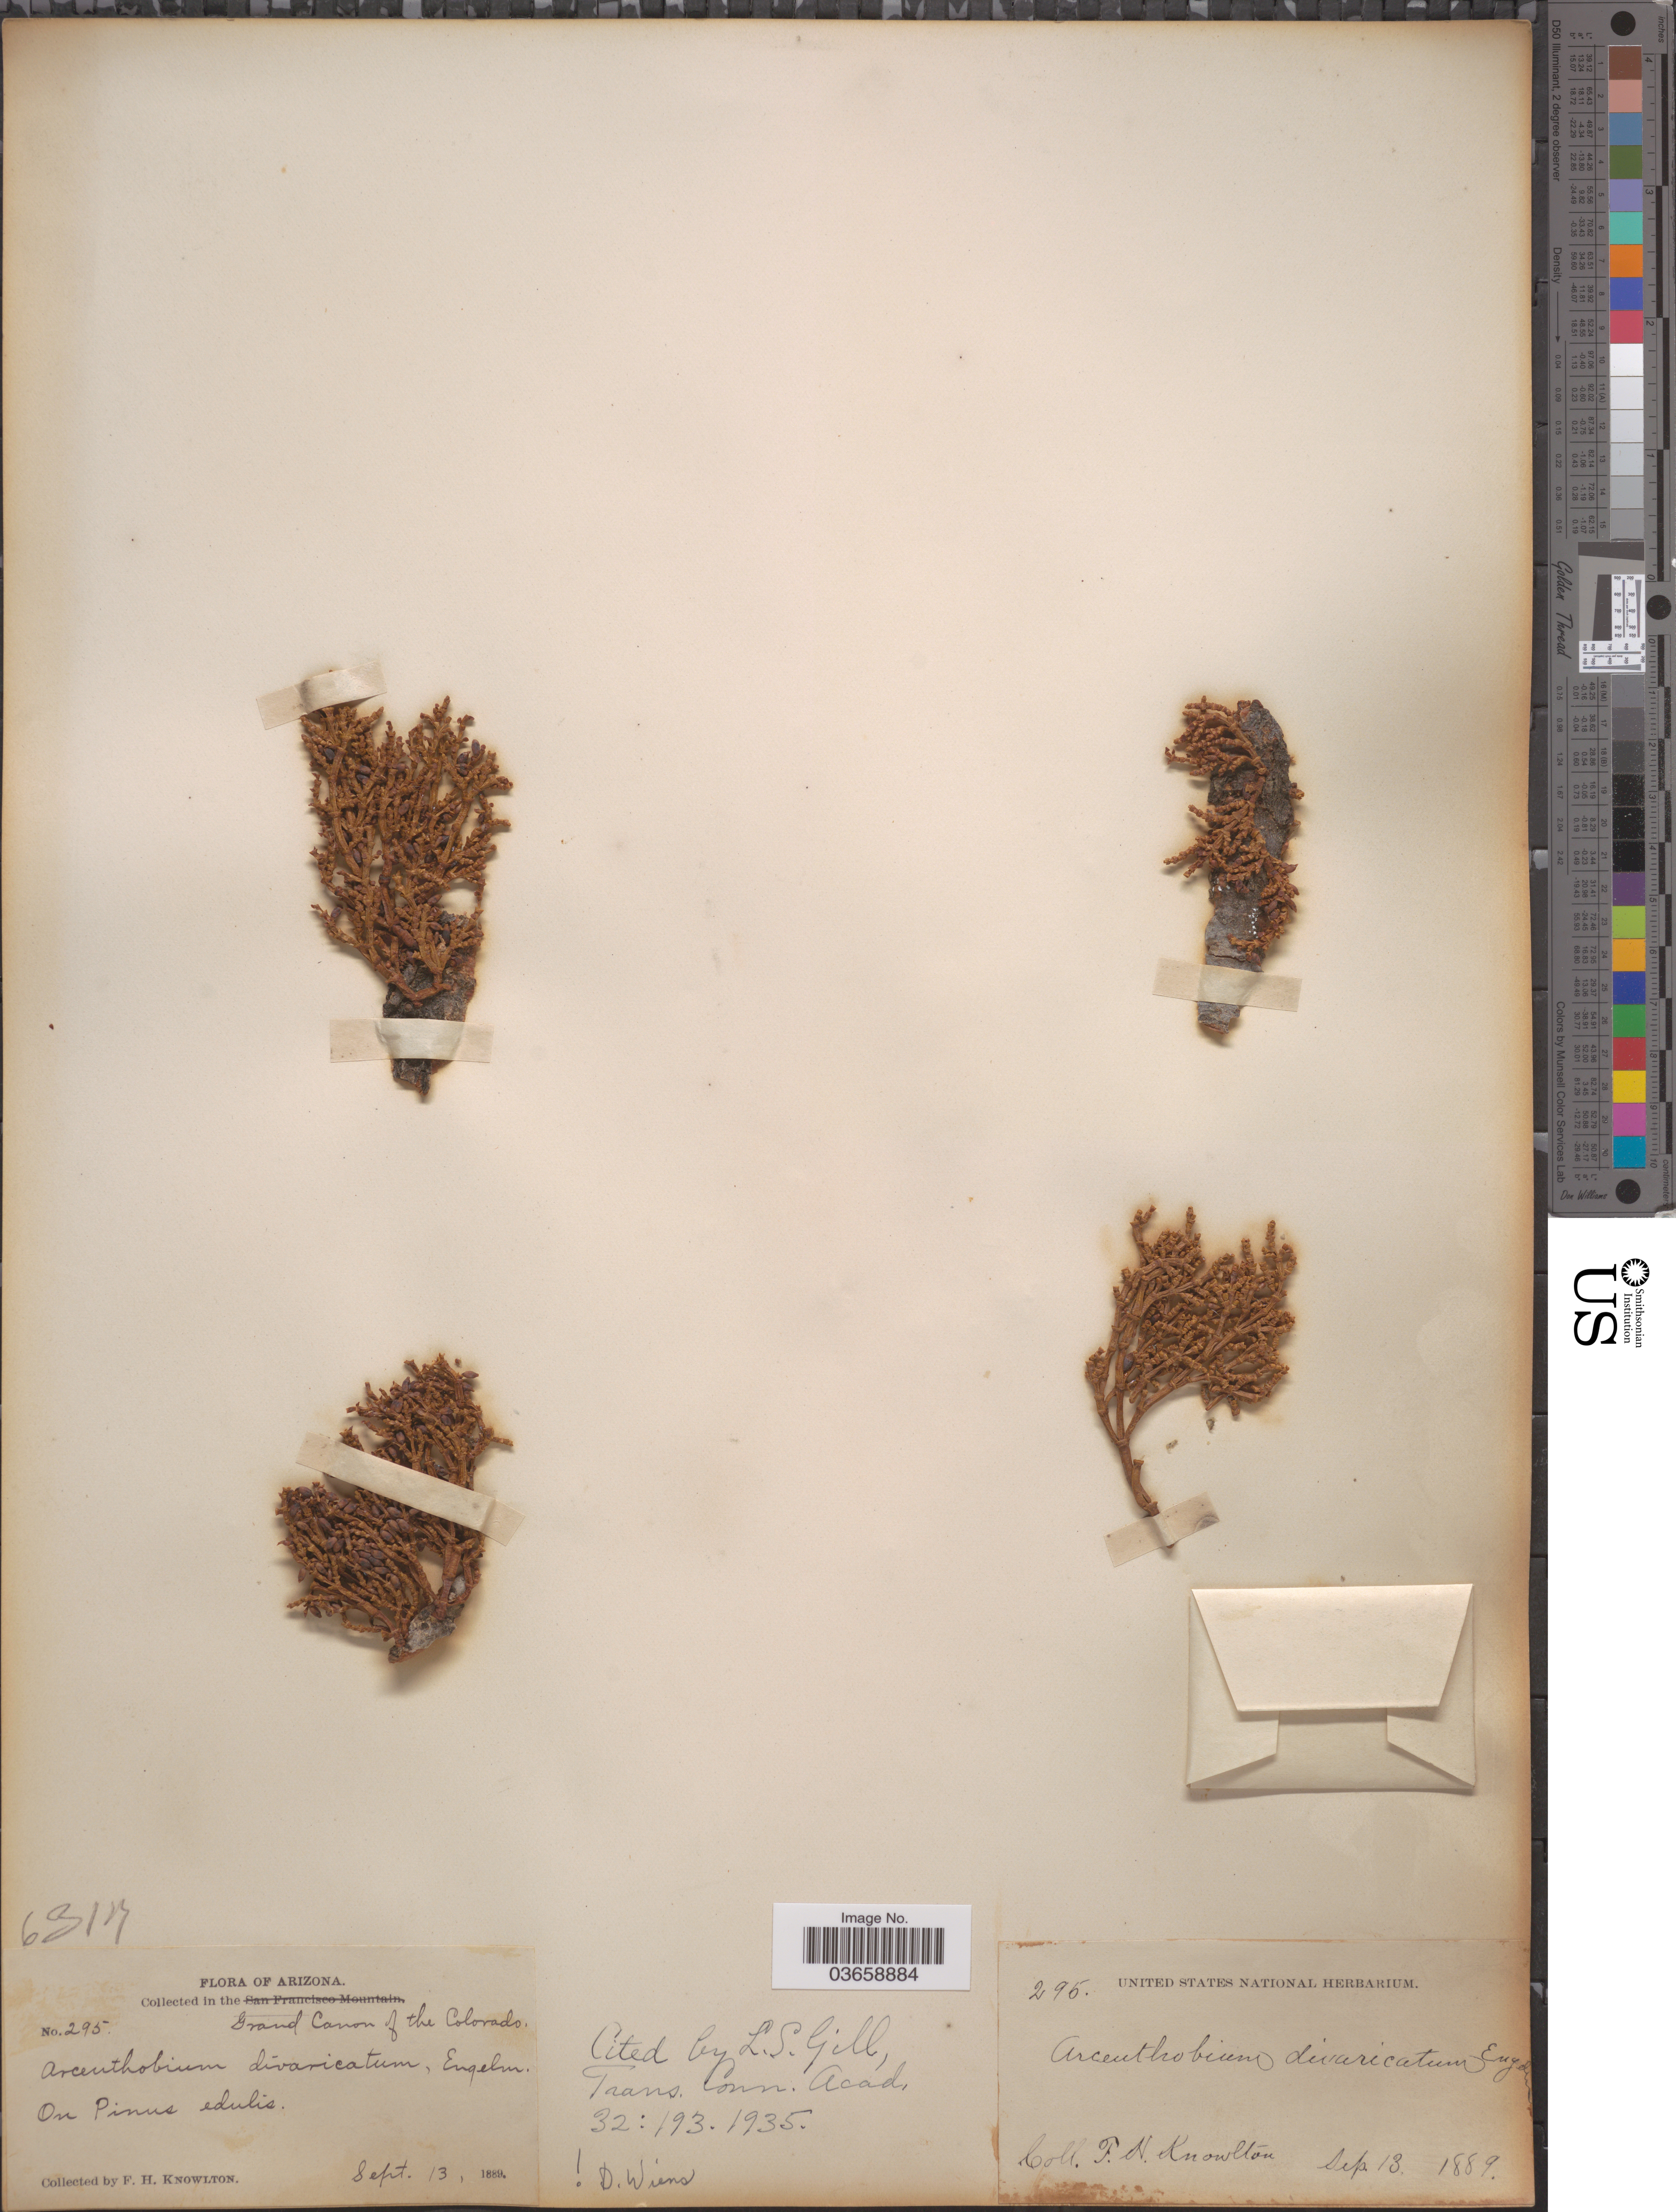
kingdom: Plantae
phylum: Tracheophyta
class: Magnoliopsida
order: Santalales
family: Viscaceae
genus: Arceuthobium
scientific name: Arceuthobium campylopodum f. divaricatum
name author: (Engelm.) L.S. Gill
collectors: F. H. Knowlton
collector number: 295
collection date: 1889-09-13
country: United States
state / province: Arizona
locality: Grand Canon of the Colorado.